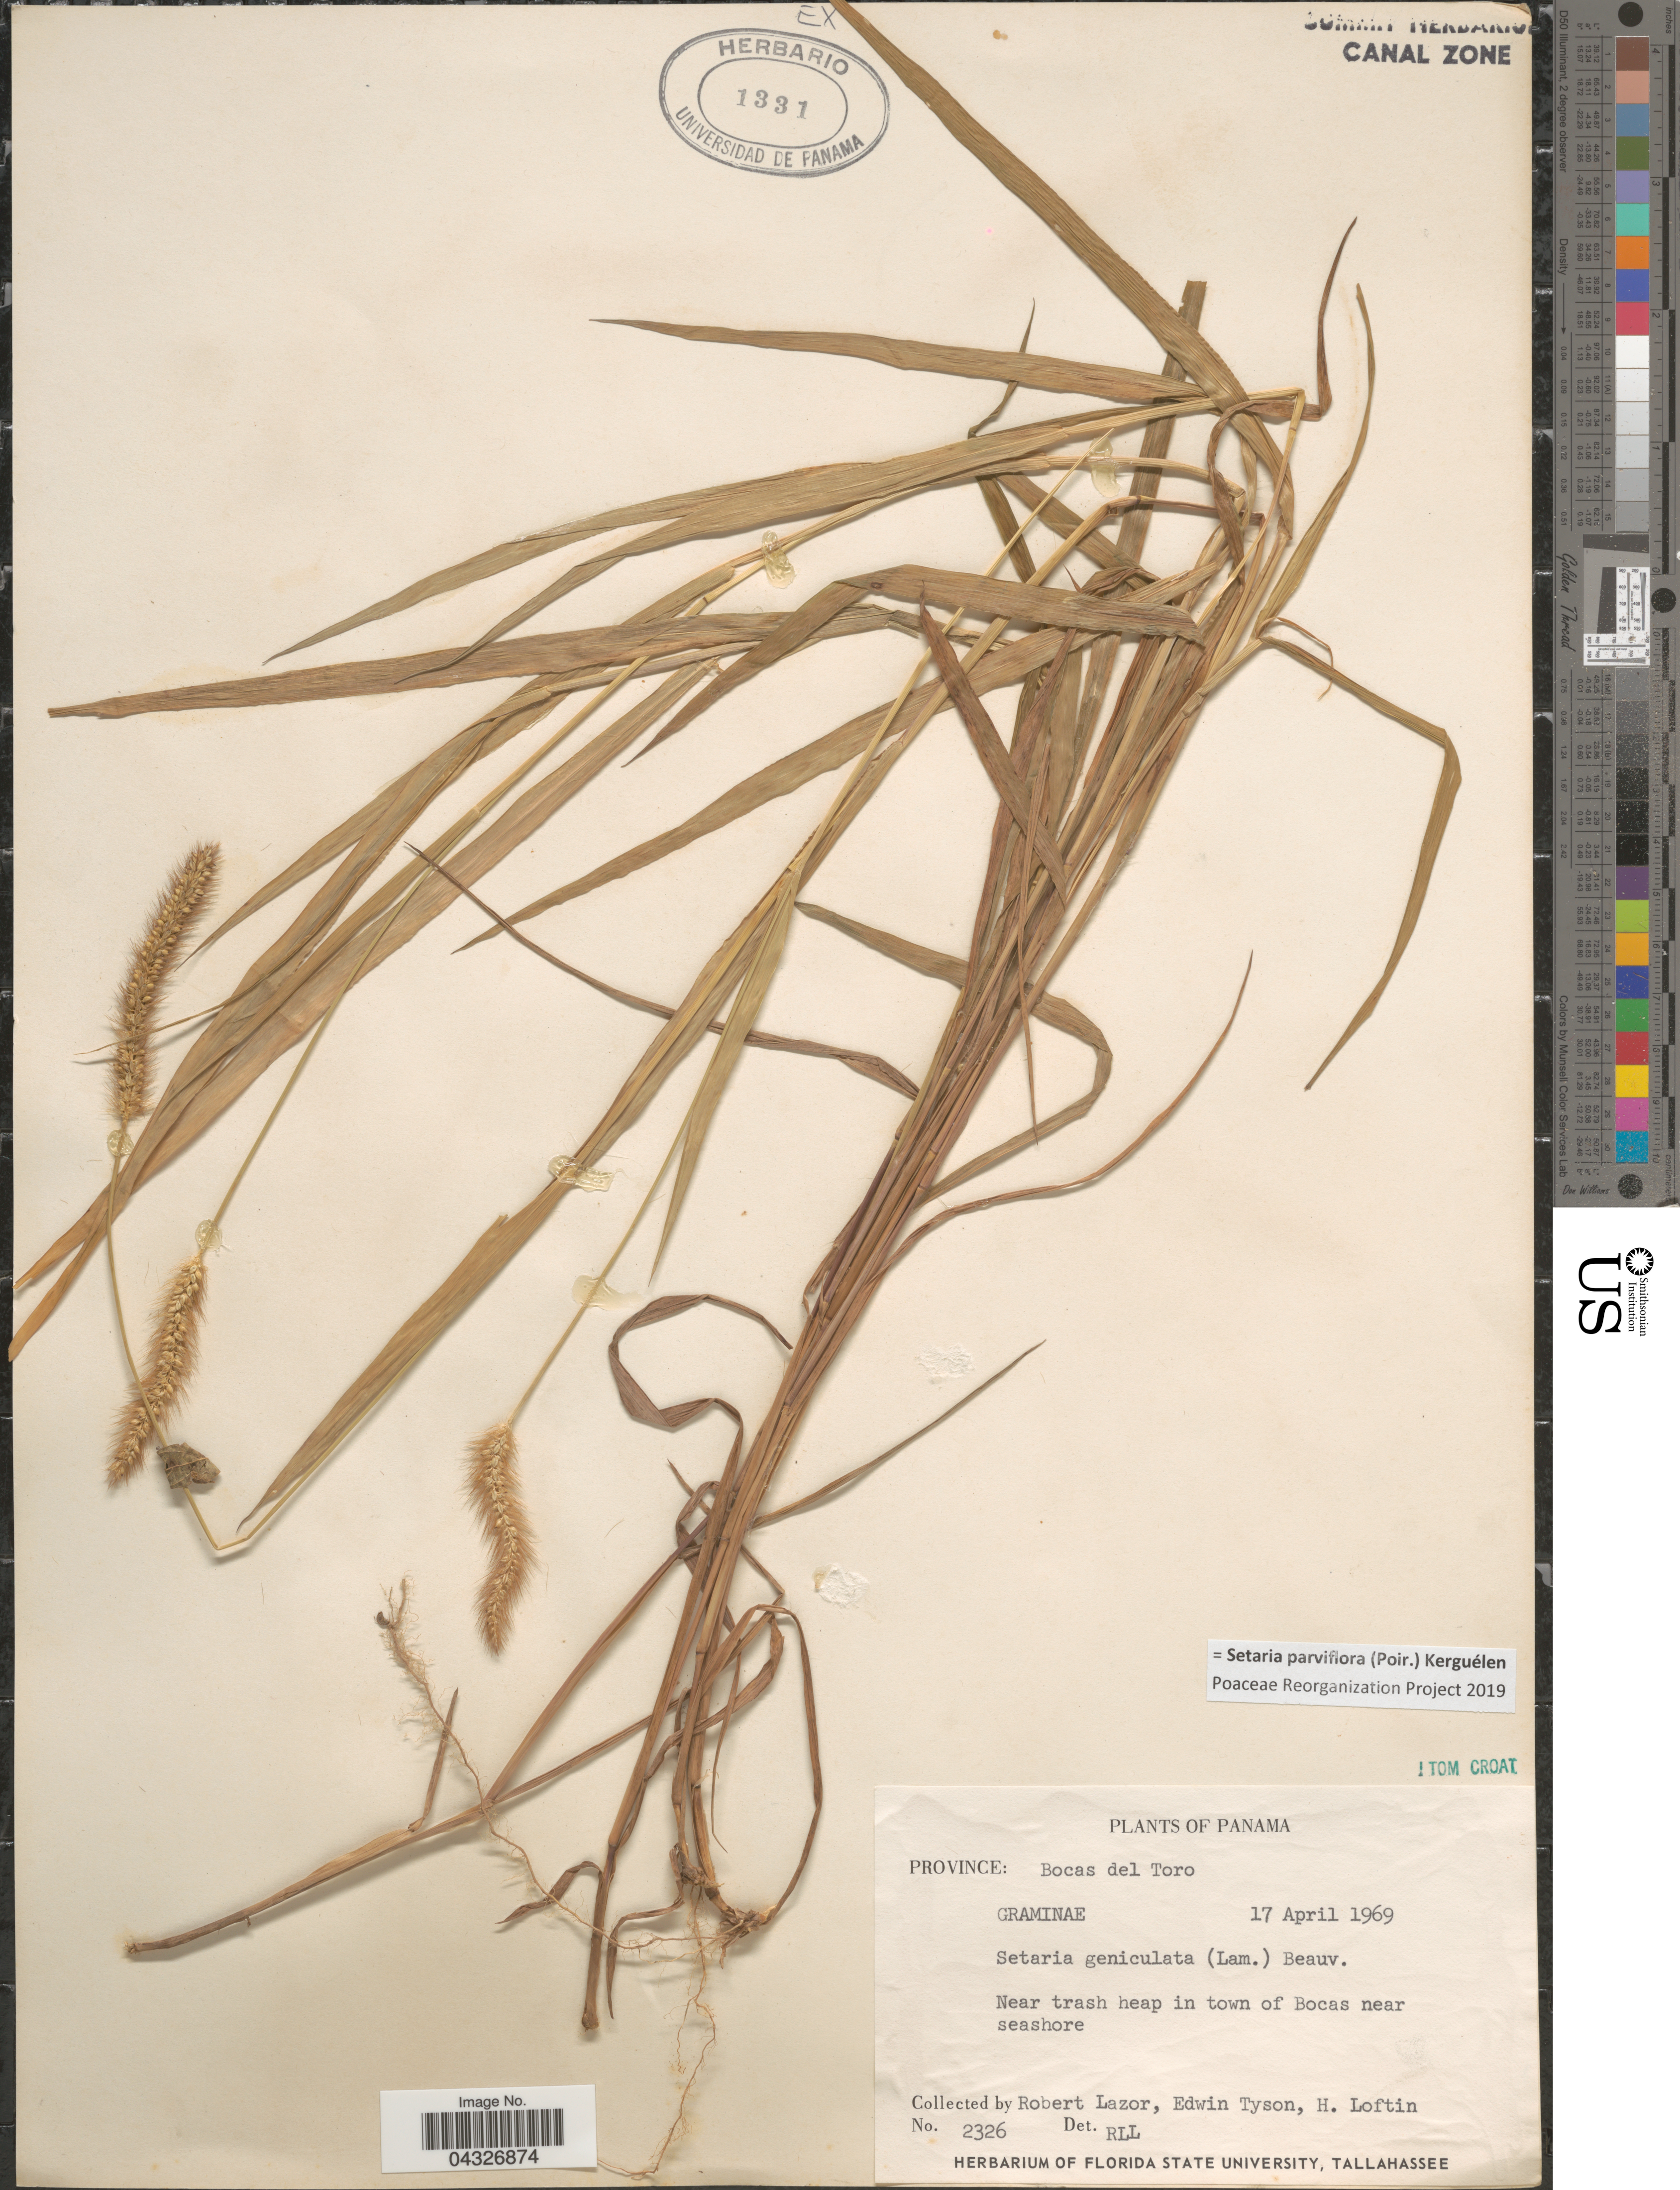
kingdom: Plantae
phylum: Tracheophyta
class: Liliopsida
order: Poales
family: Poaceae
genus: Setaria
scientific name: Setaria parviflora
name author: (Poir.) Kerguélen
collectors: R. L. Lazor, E. L. Tyson & H. Loftin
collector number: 2326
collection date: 1969-04-17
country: Panama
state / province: Bocas del Toro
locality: Near trash heap in town of Bocas near seashore.